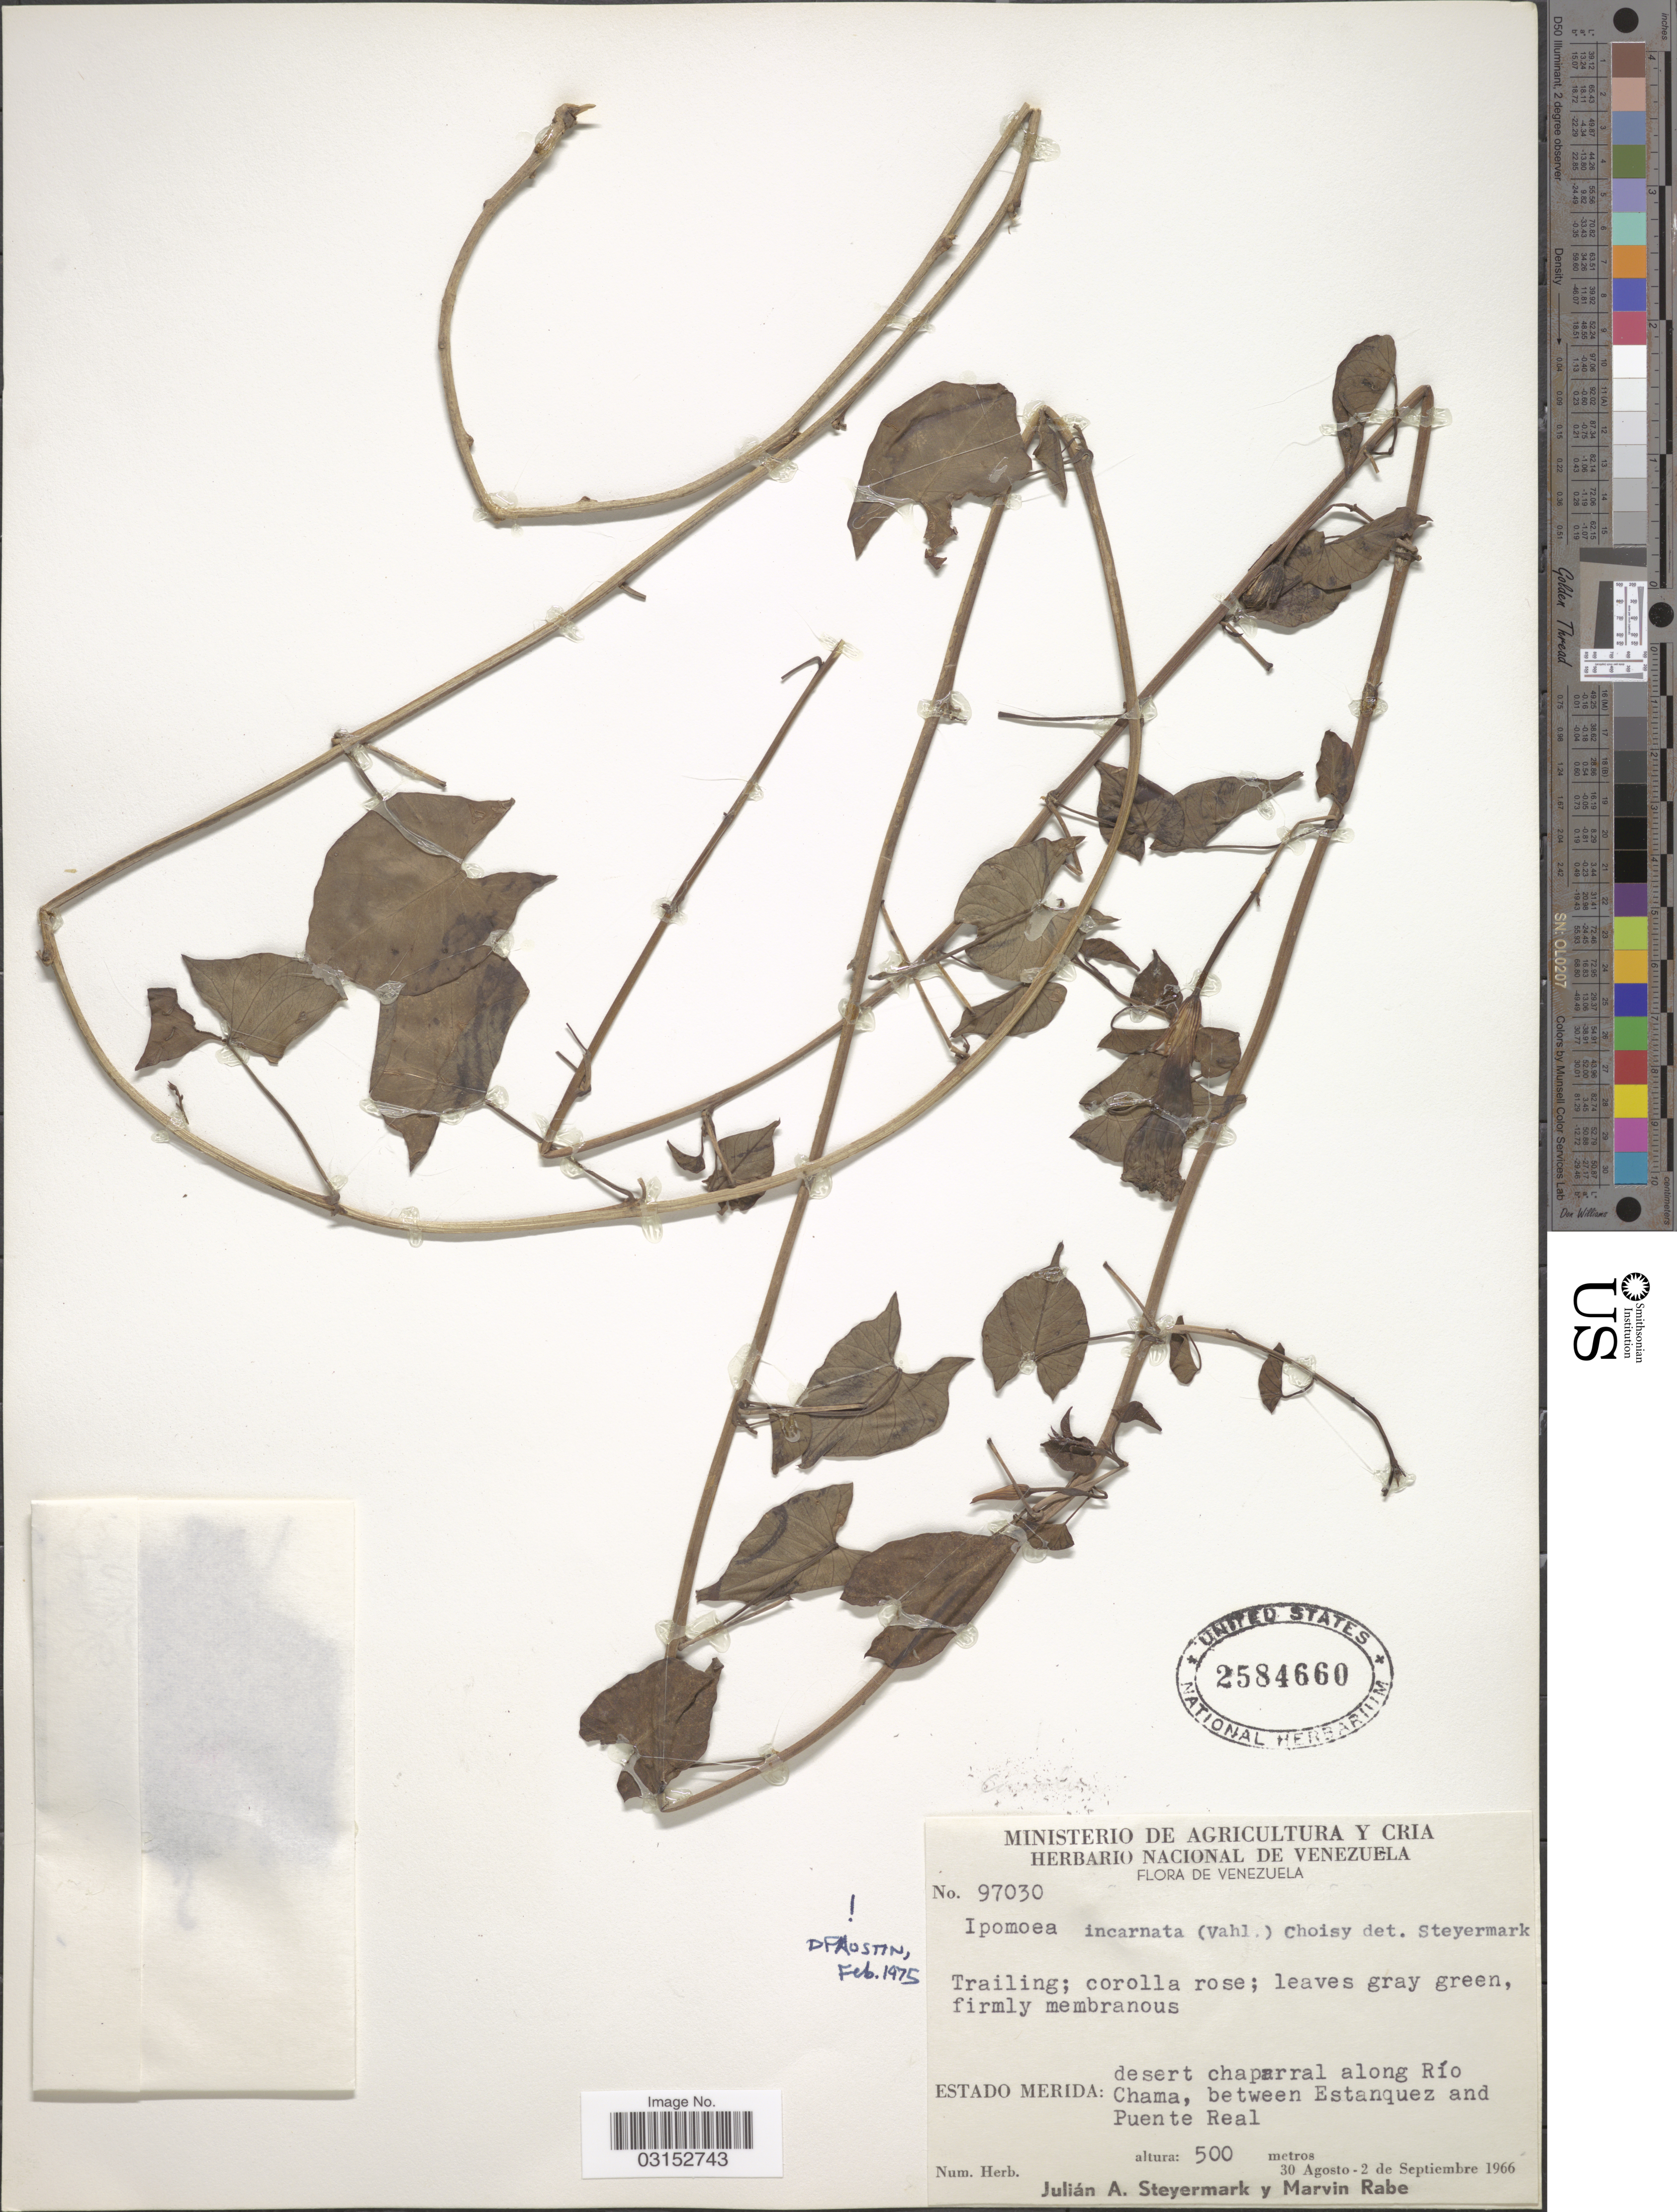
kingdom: Plantae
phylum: Tracheophyta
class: Magnoliopsida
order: Solanales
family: Convolvulaceae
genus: Ipomoea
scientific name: Ipomoea incarnata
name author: (Vahl) Choisy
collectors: J. Steyermark & M. Rabe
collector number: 97030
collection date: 1966-08-30/1966-09-02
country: Venezuela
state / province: Mérida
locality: Desert chaparral along Río Chama, between Estanquez and Puente Real.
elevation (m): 500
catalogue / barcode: US 2584660